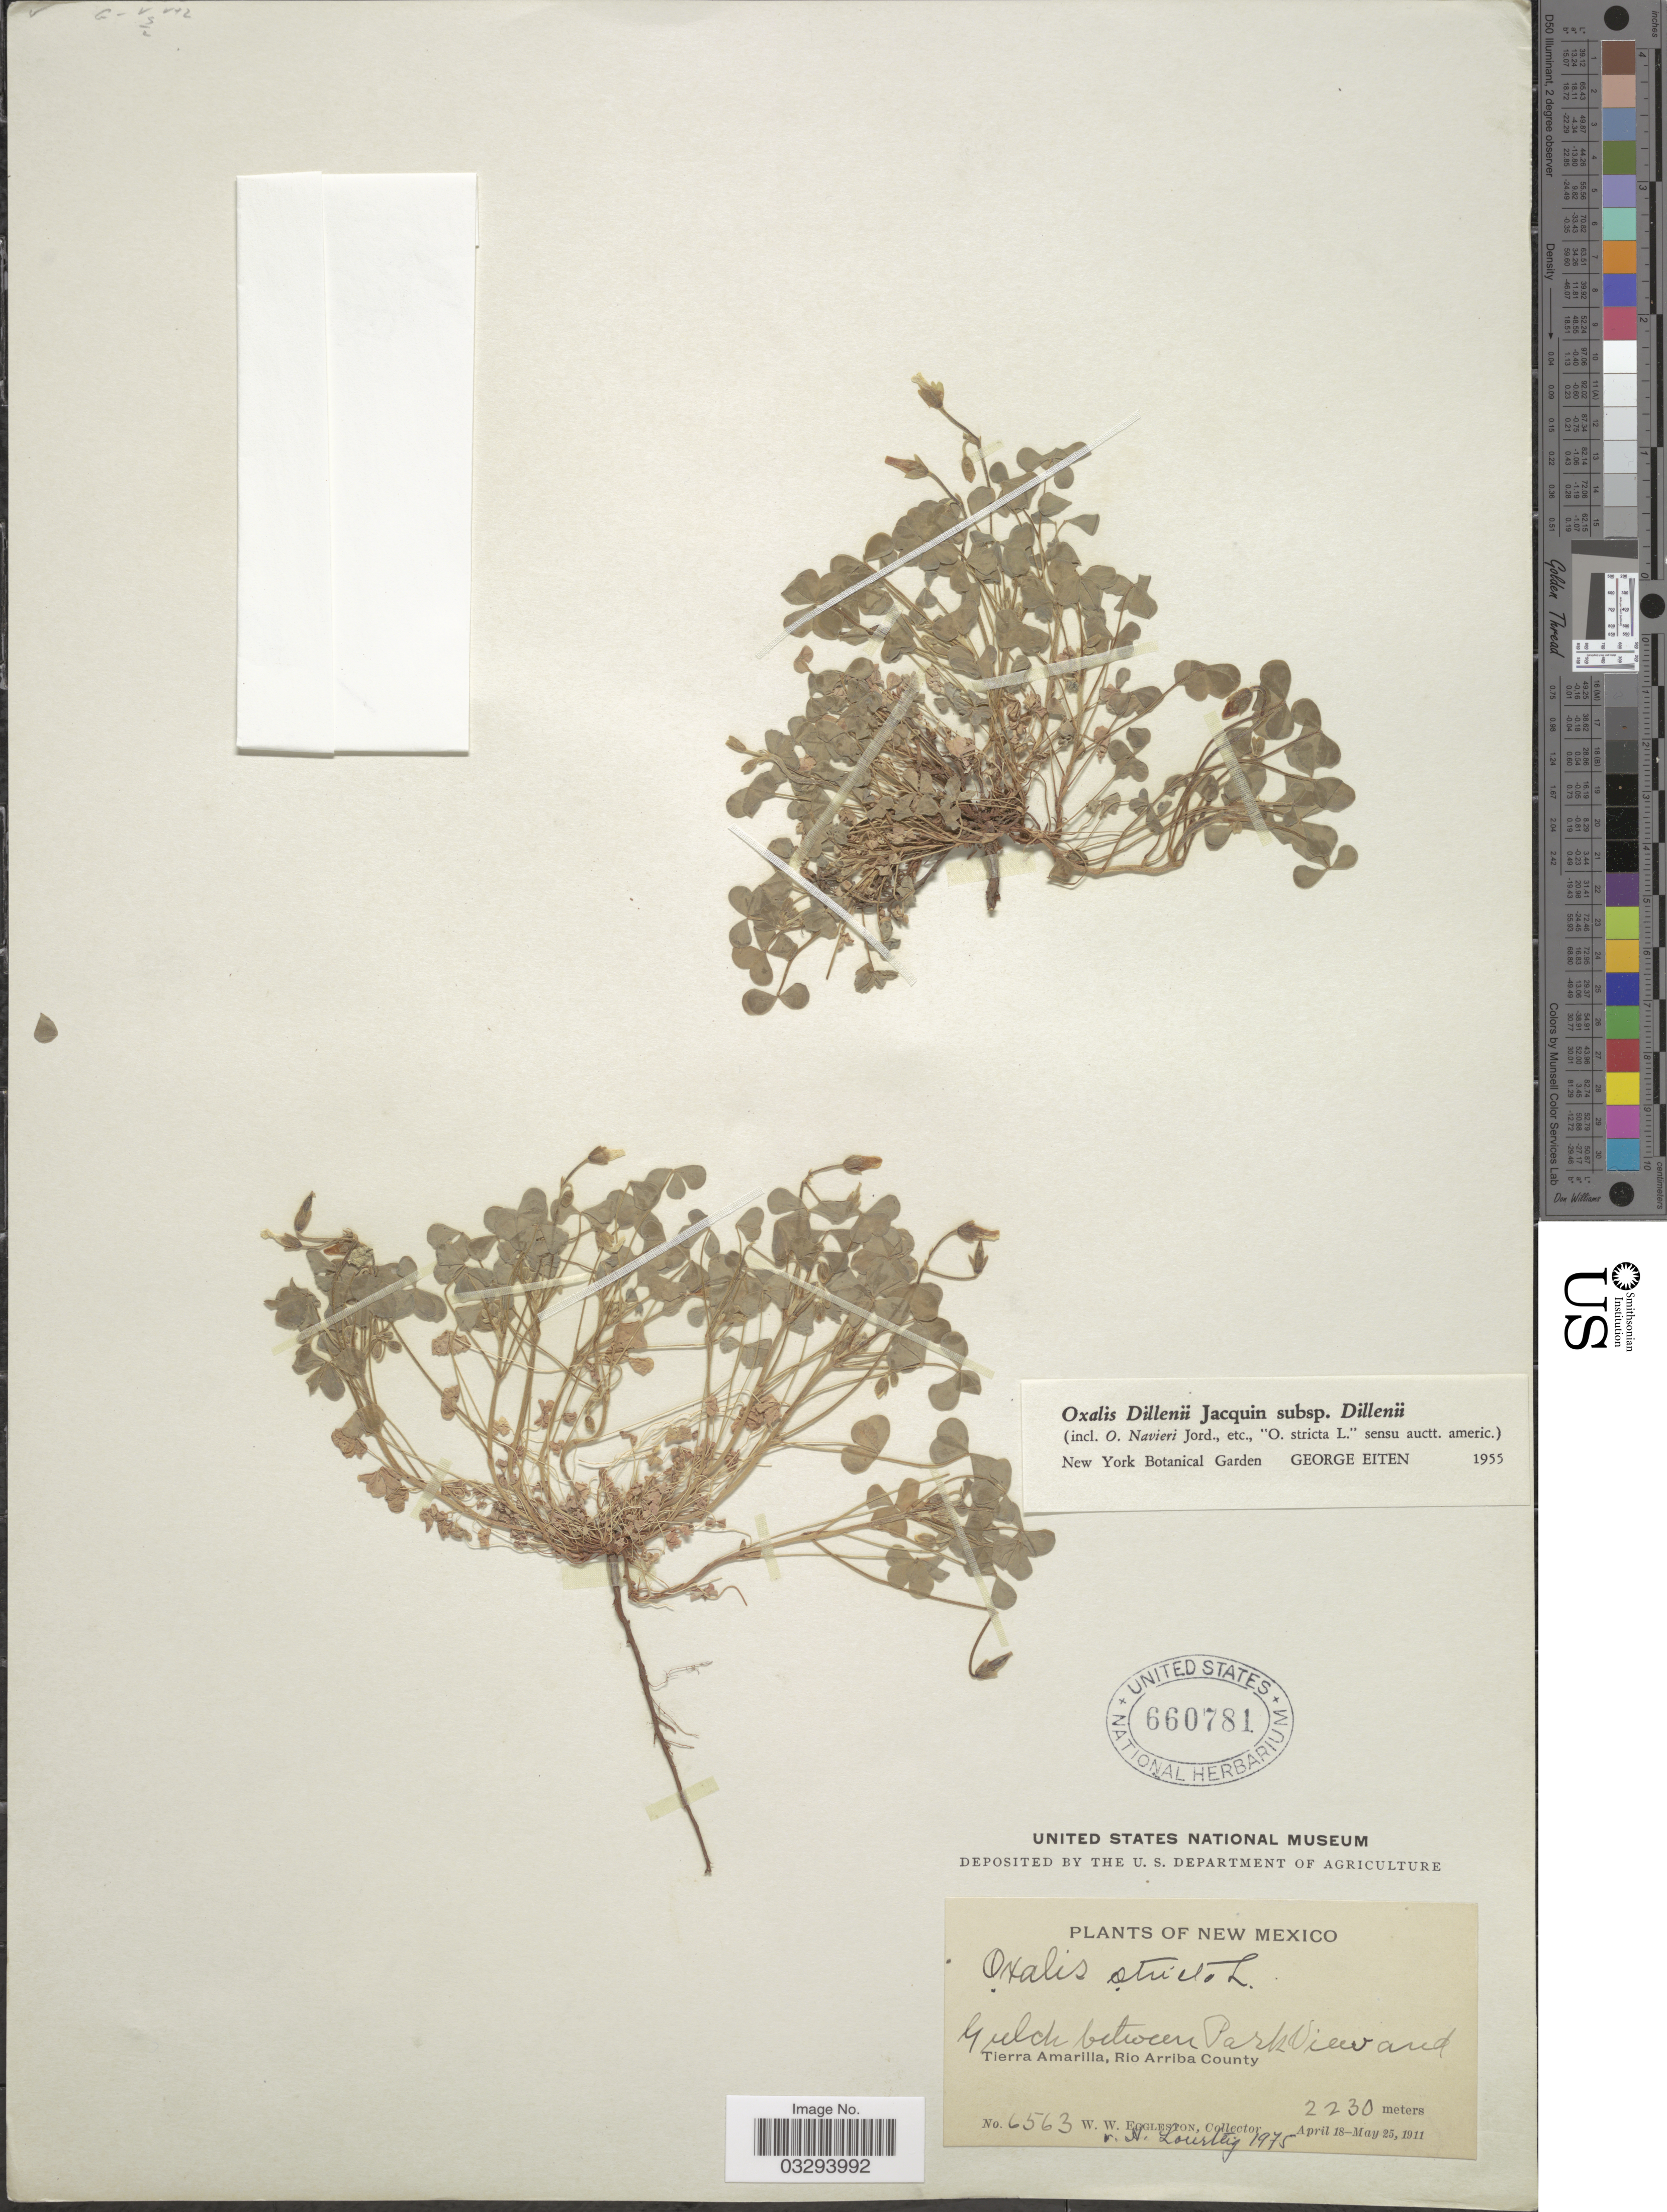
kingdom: Plantae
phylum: Tracheophyta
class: Magnoliopsida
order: Oxalidales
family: Oxalidaceae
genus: Oxalis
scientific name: Oxalis stricta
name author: L.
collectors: W. W. Eggleston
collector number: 6563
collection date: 1911-04-18/1911-05-25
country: United States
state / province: New Mexico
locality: Gulch between Park View and Tierra Amarilla, Rio Arriba County.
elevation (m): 2230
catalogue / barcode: US 660781